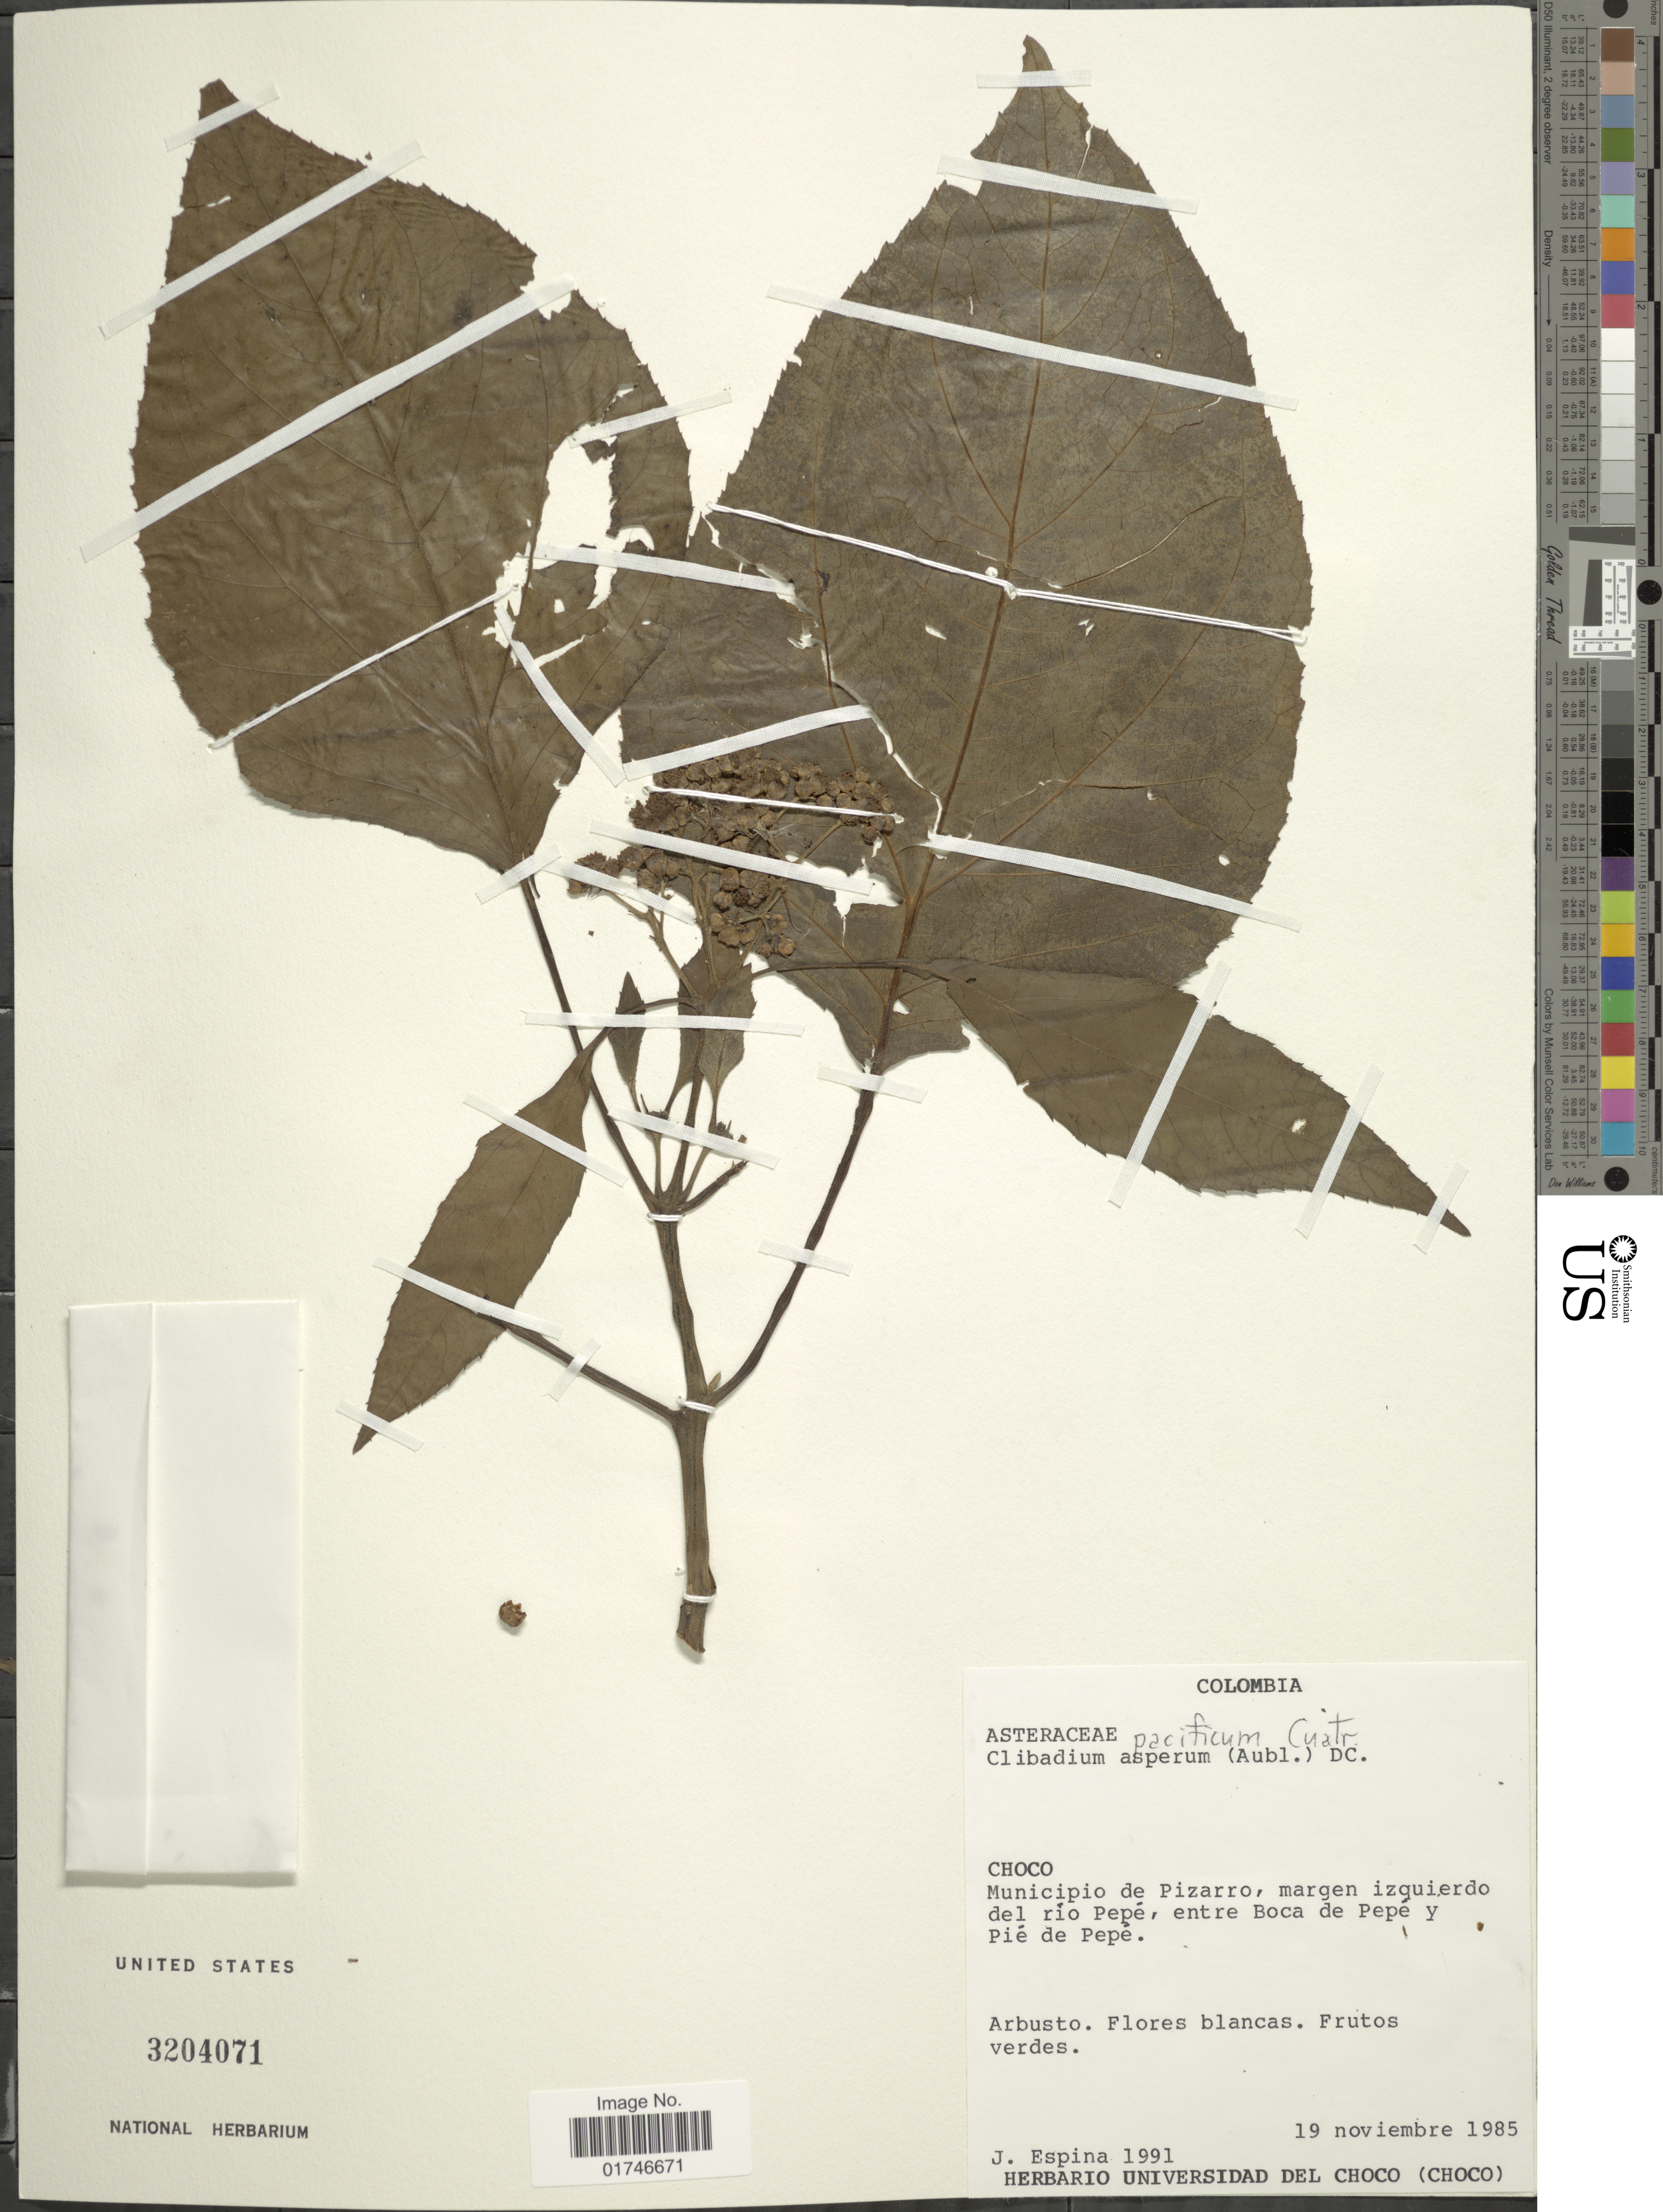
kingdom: Plantae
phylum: Tracheophyta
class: Magnoliopsida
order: Asterales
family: Asteraceae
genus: Clibadium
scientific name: Clibadium pacificum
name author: Cuatrec.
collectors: J. Espina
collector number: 1991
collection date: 1985-11-19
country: Colombia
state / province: Chocó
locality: Choco. Municipio de Pizarro, margen izquierdo del río Pepé, entre Boca de Pepé y Pie de Pepé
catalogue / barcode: US 3204071